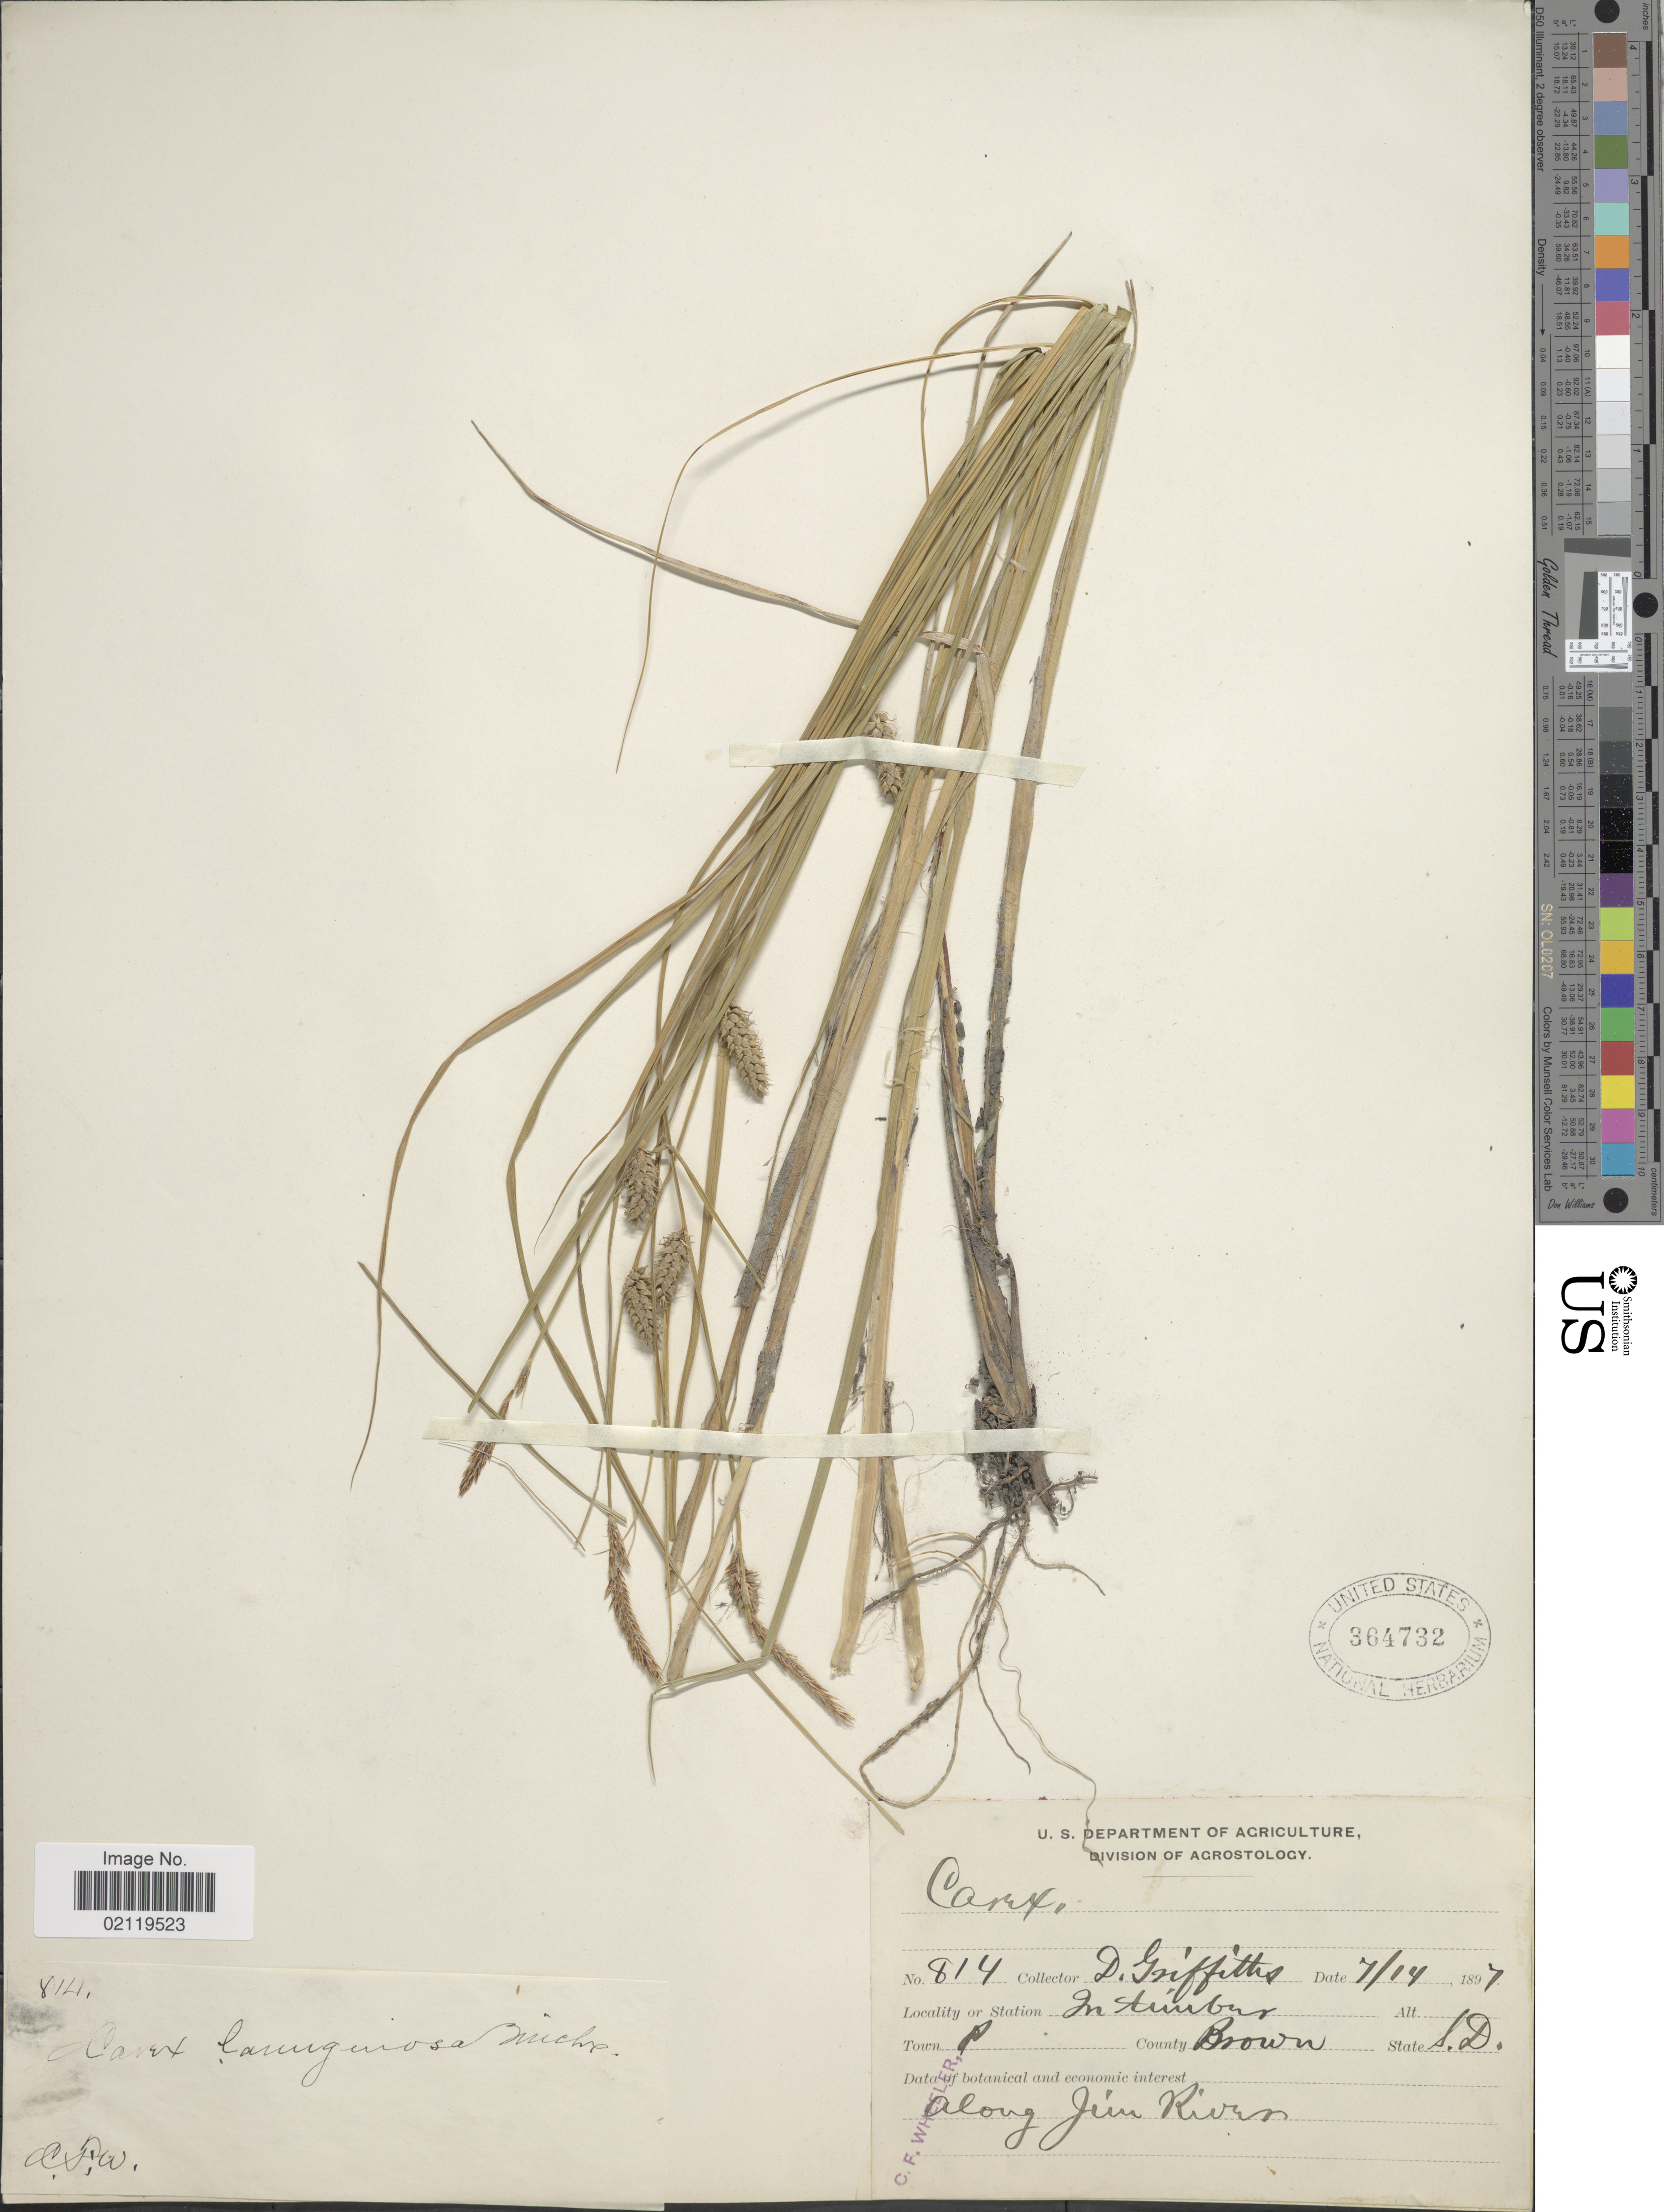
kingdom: Plantae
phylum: Tracheophyta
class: Liliopsida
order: Poales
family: Cyperaceae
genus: Carex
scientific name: Carex pellita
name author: Muhl. ex Willd.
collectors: D. Griffiths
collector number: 814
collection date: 1897-07-14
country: United States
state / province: South Dakota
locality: In timber, along Jim River, Brown County.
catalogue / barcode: US 364732